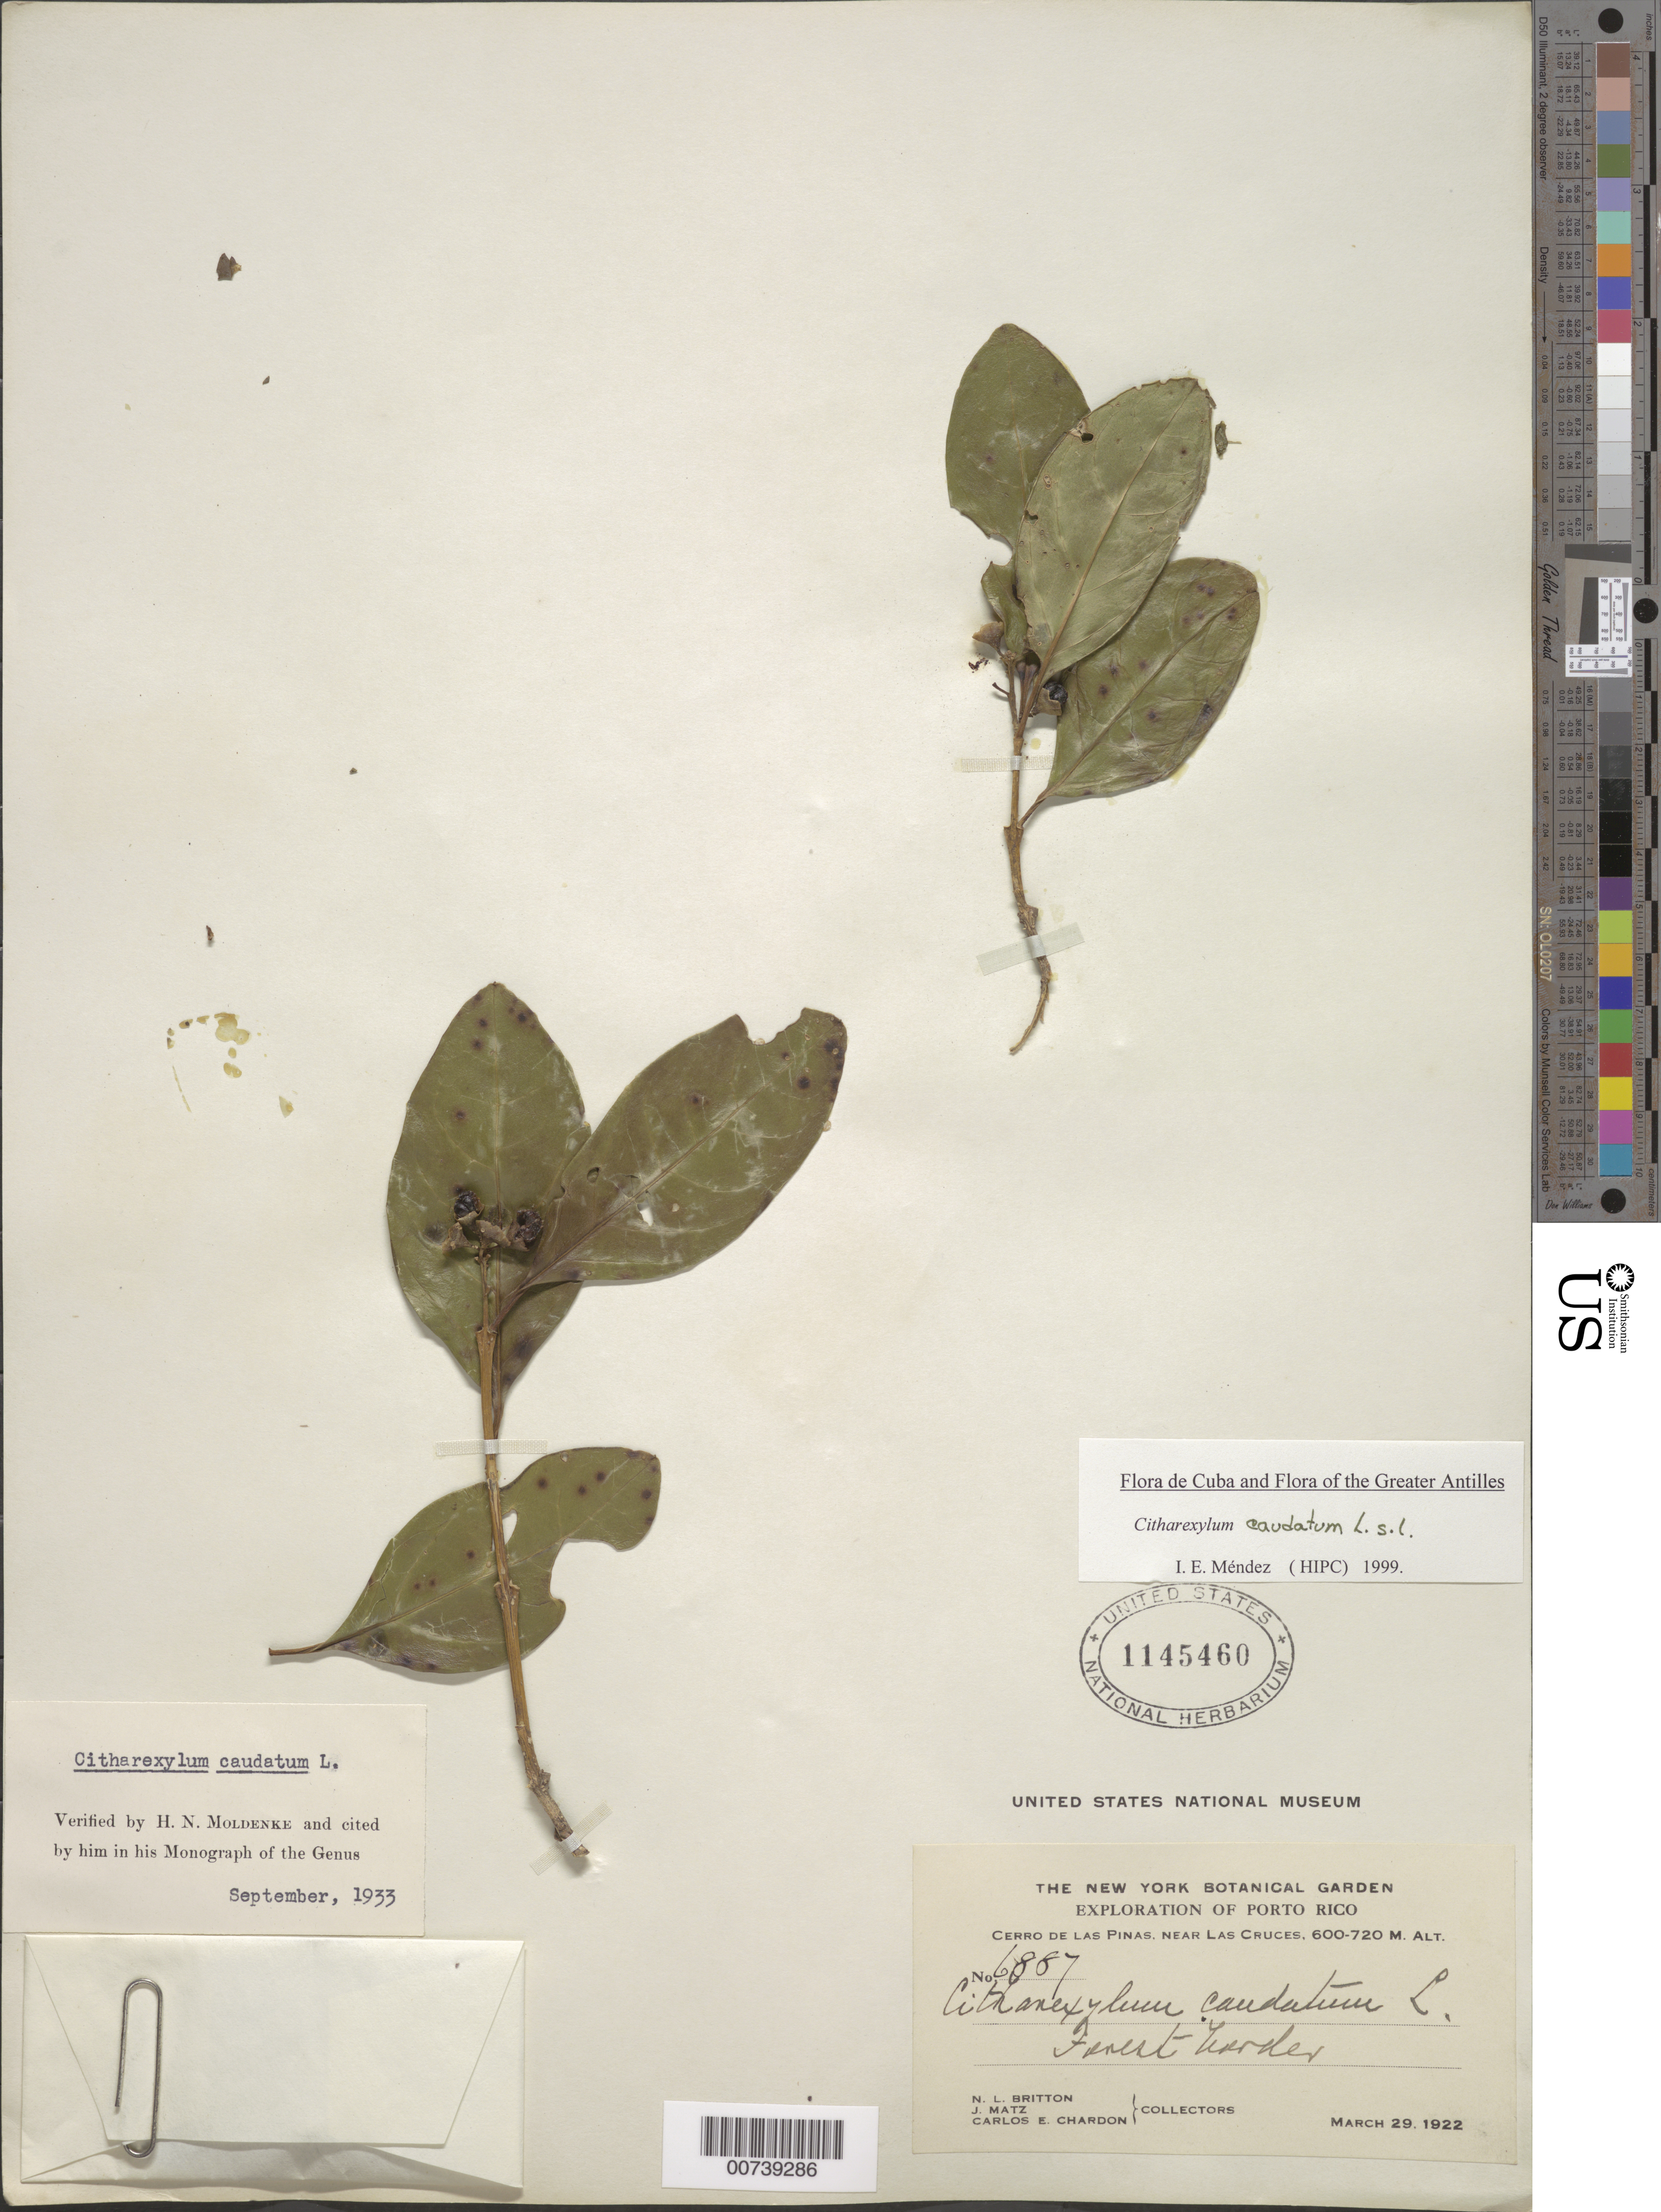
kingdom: Plantae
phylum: Tracheophyta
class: Magnoliopsida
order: Lamiales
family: Verbenaceae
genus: Citharexylum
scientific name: Citharexylum caudatum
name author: L.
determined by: Méndez, Isidro E., (HIPC)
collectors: N. Britton, J. Matz & C. E. Chardón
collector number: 6887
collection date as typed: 29 Mar 1922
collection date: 1922-03-29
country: Puerto Rico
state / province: Caguas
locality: Cerro de Las Piñas, near Las Cruces. Caguas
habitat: Forest border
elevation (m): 600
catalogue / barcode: US 1145460